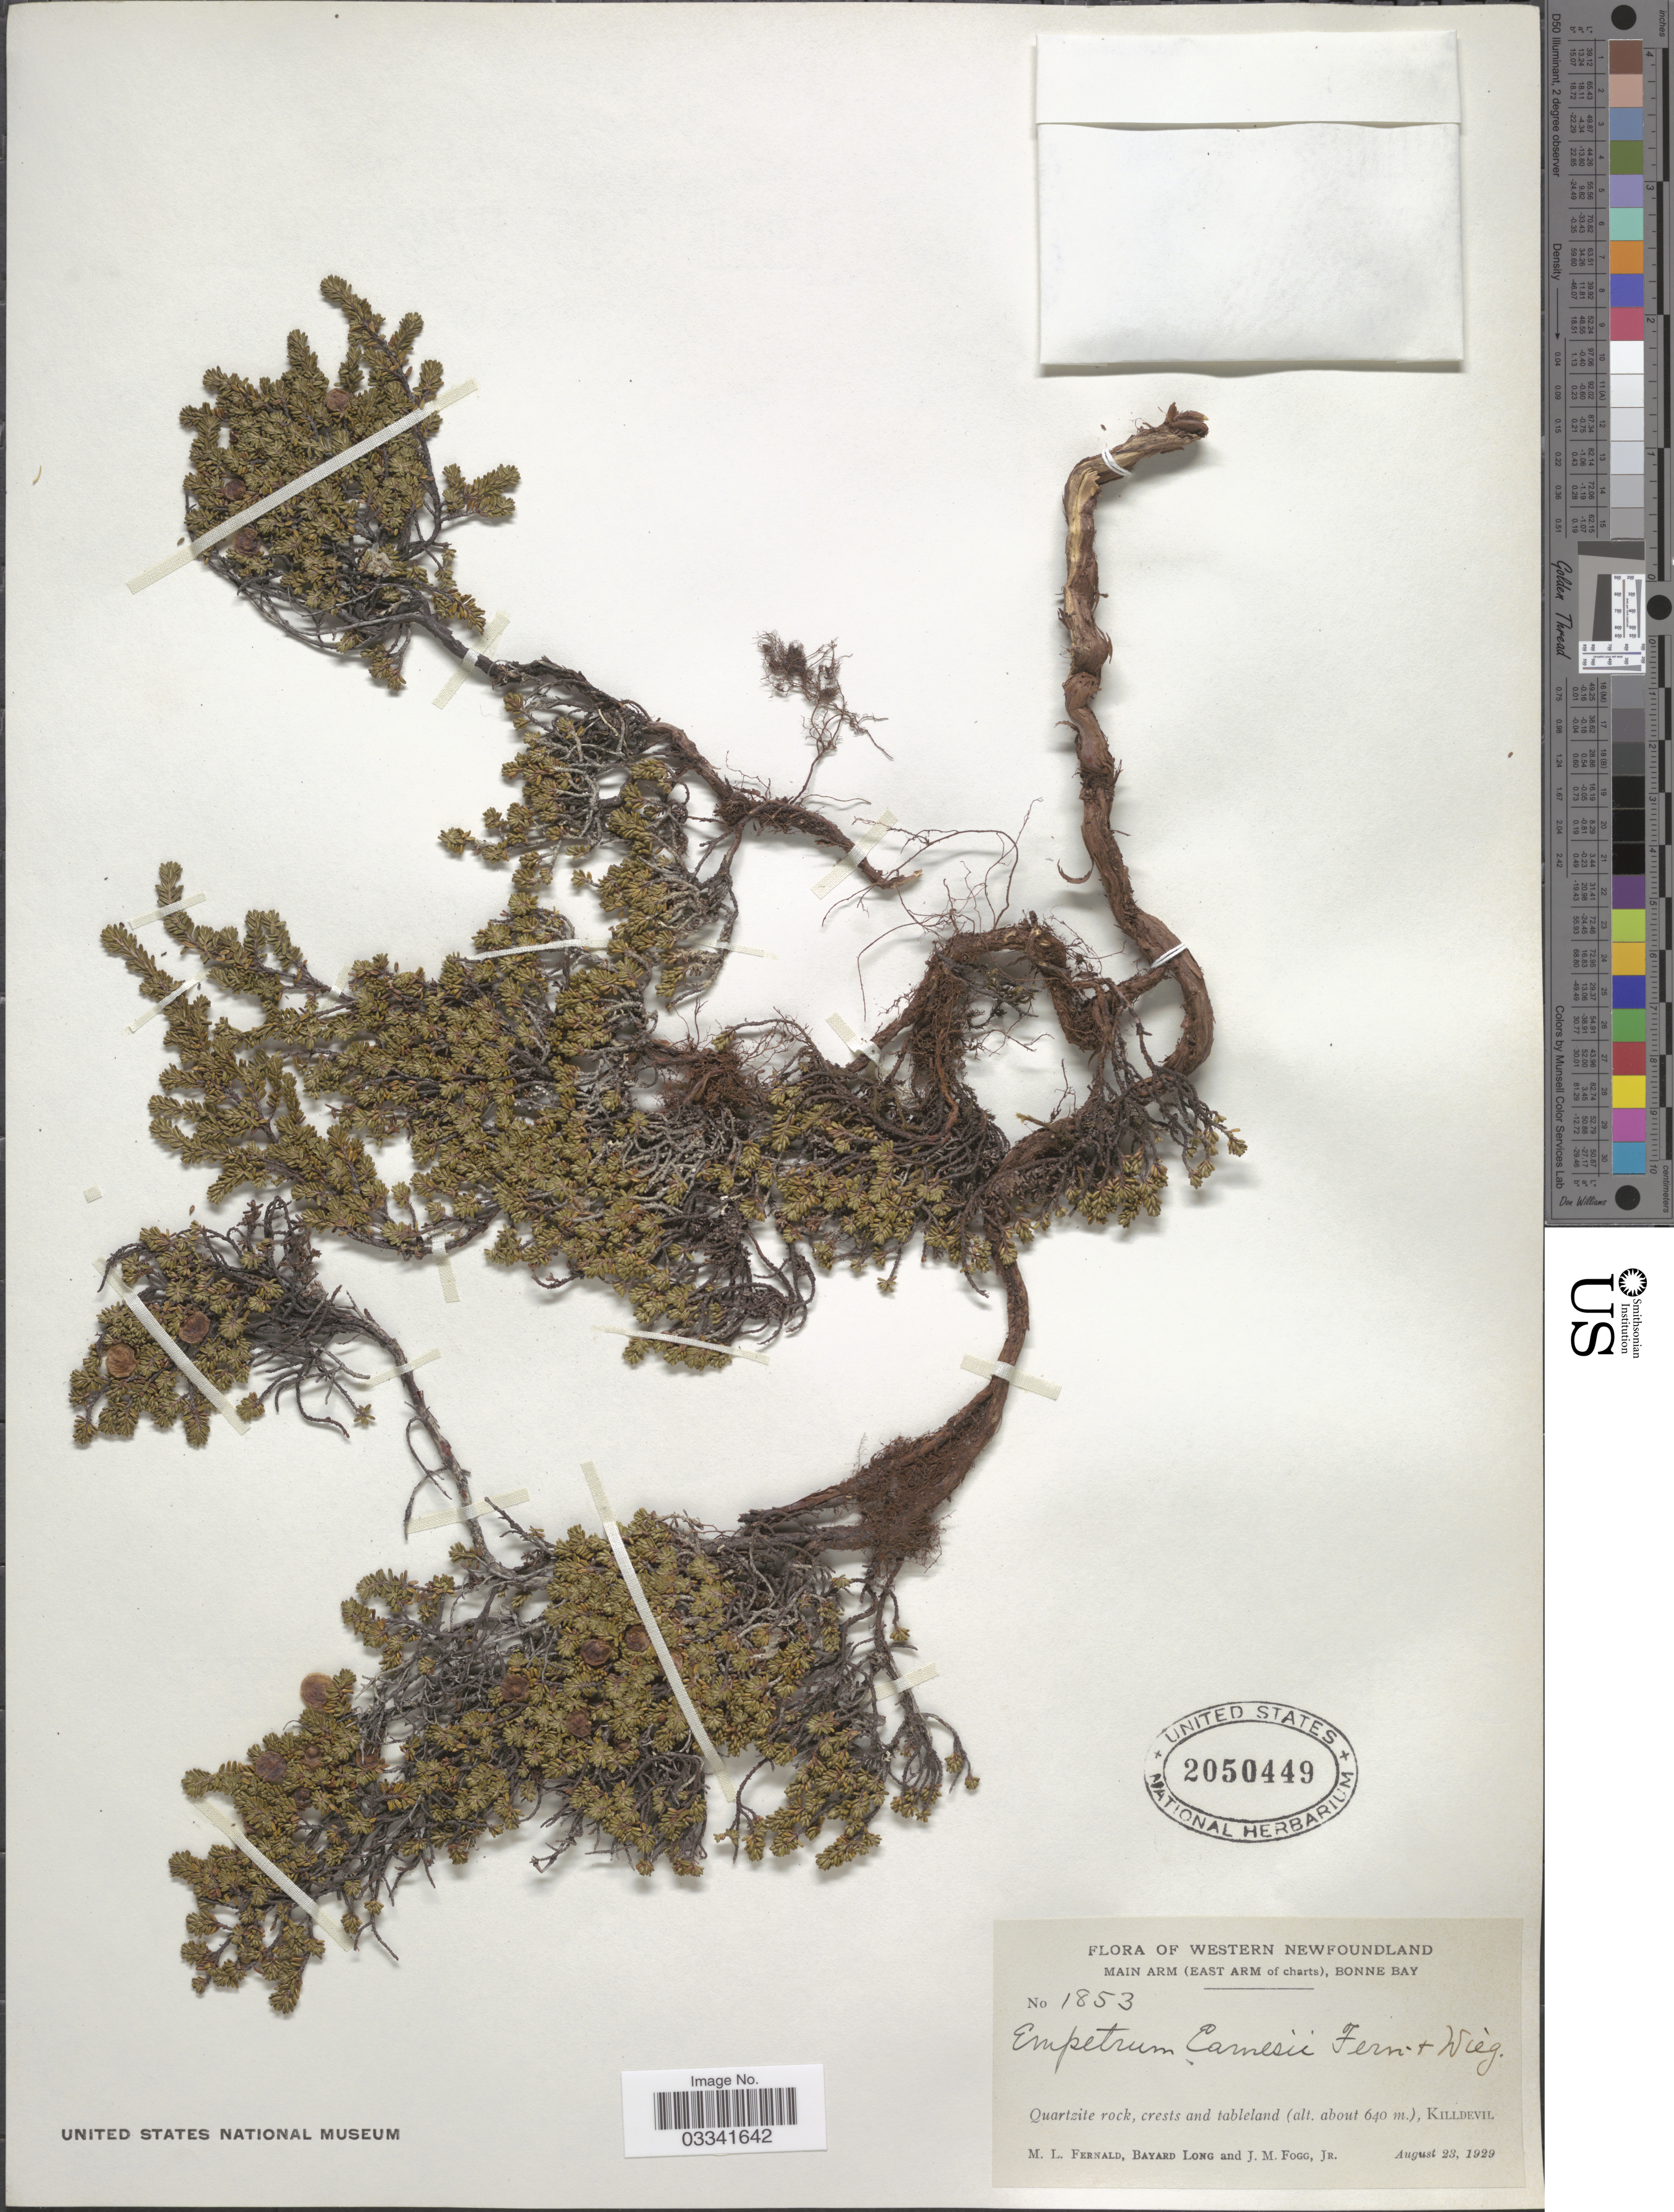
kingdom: Plantae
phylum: Tracheophyta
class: Magnoliopsida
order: Ericales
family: Ericaceae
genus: Empetrum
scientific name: Empetrum eamesii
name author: Fernald & Wiegand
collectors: M. L. Fernald, B. Long & J. Fogg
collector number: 1853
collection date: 1929-08-23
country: Canada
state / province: Newfoundland and Labrador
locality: Western Newfoundland. Main Arm (East Arm of charts), Bonne Bay. Killdevil.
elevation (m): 640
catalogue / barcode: US 2050449